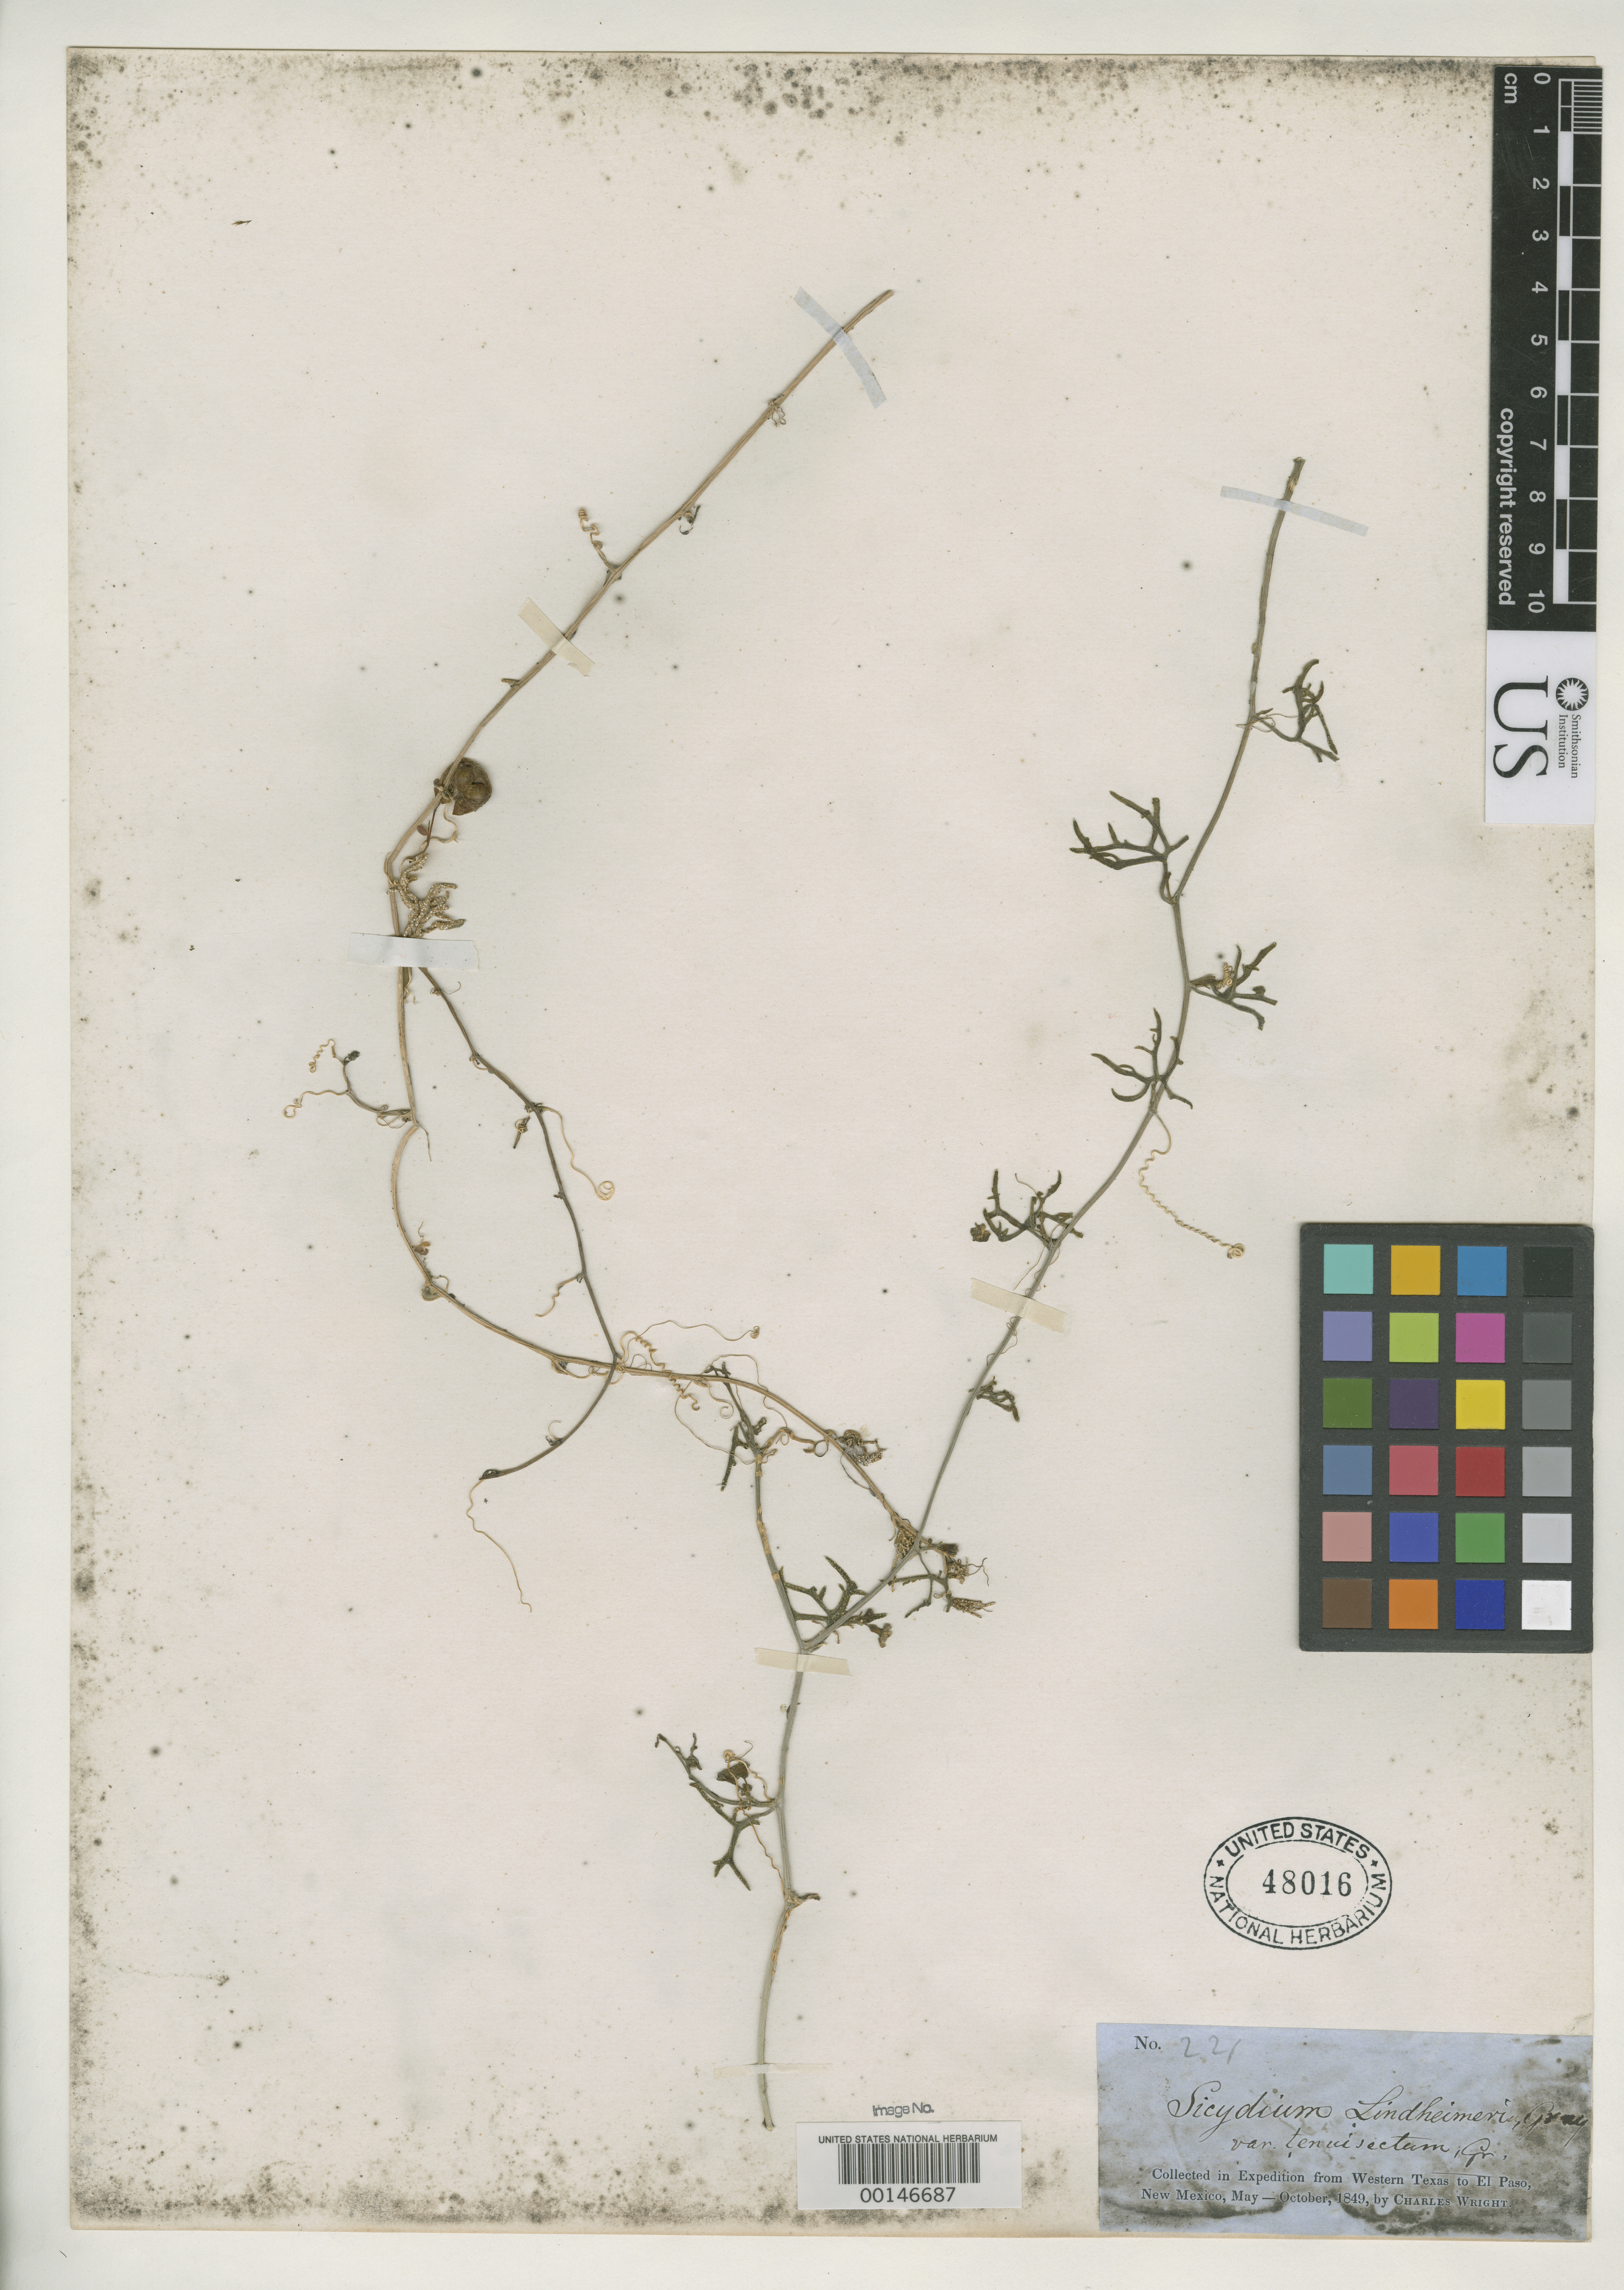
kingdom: Plantae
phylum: Tracheophyta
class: Magnoliopsida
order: Cucurbitales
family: Cucurbitaceae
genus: Sicydium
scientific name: Sicydium lindheimeri var. tenuisectum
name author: A. Gray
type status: Type Collection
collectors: C. Wright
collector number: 221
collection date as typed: May 1849 to -- Oct 1849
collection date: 1849-05/1849-10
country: United States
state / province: Texas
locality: Between western Texas and El Paso.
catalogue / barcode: US 48016